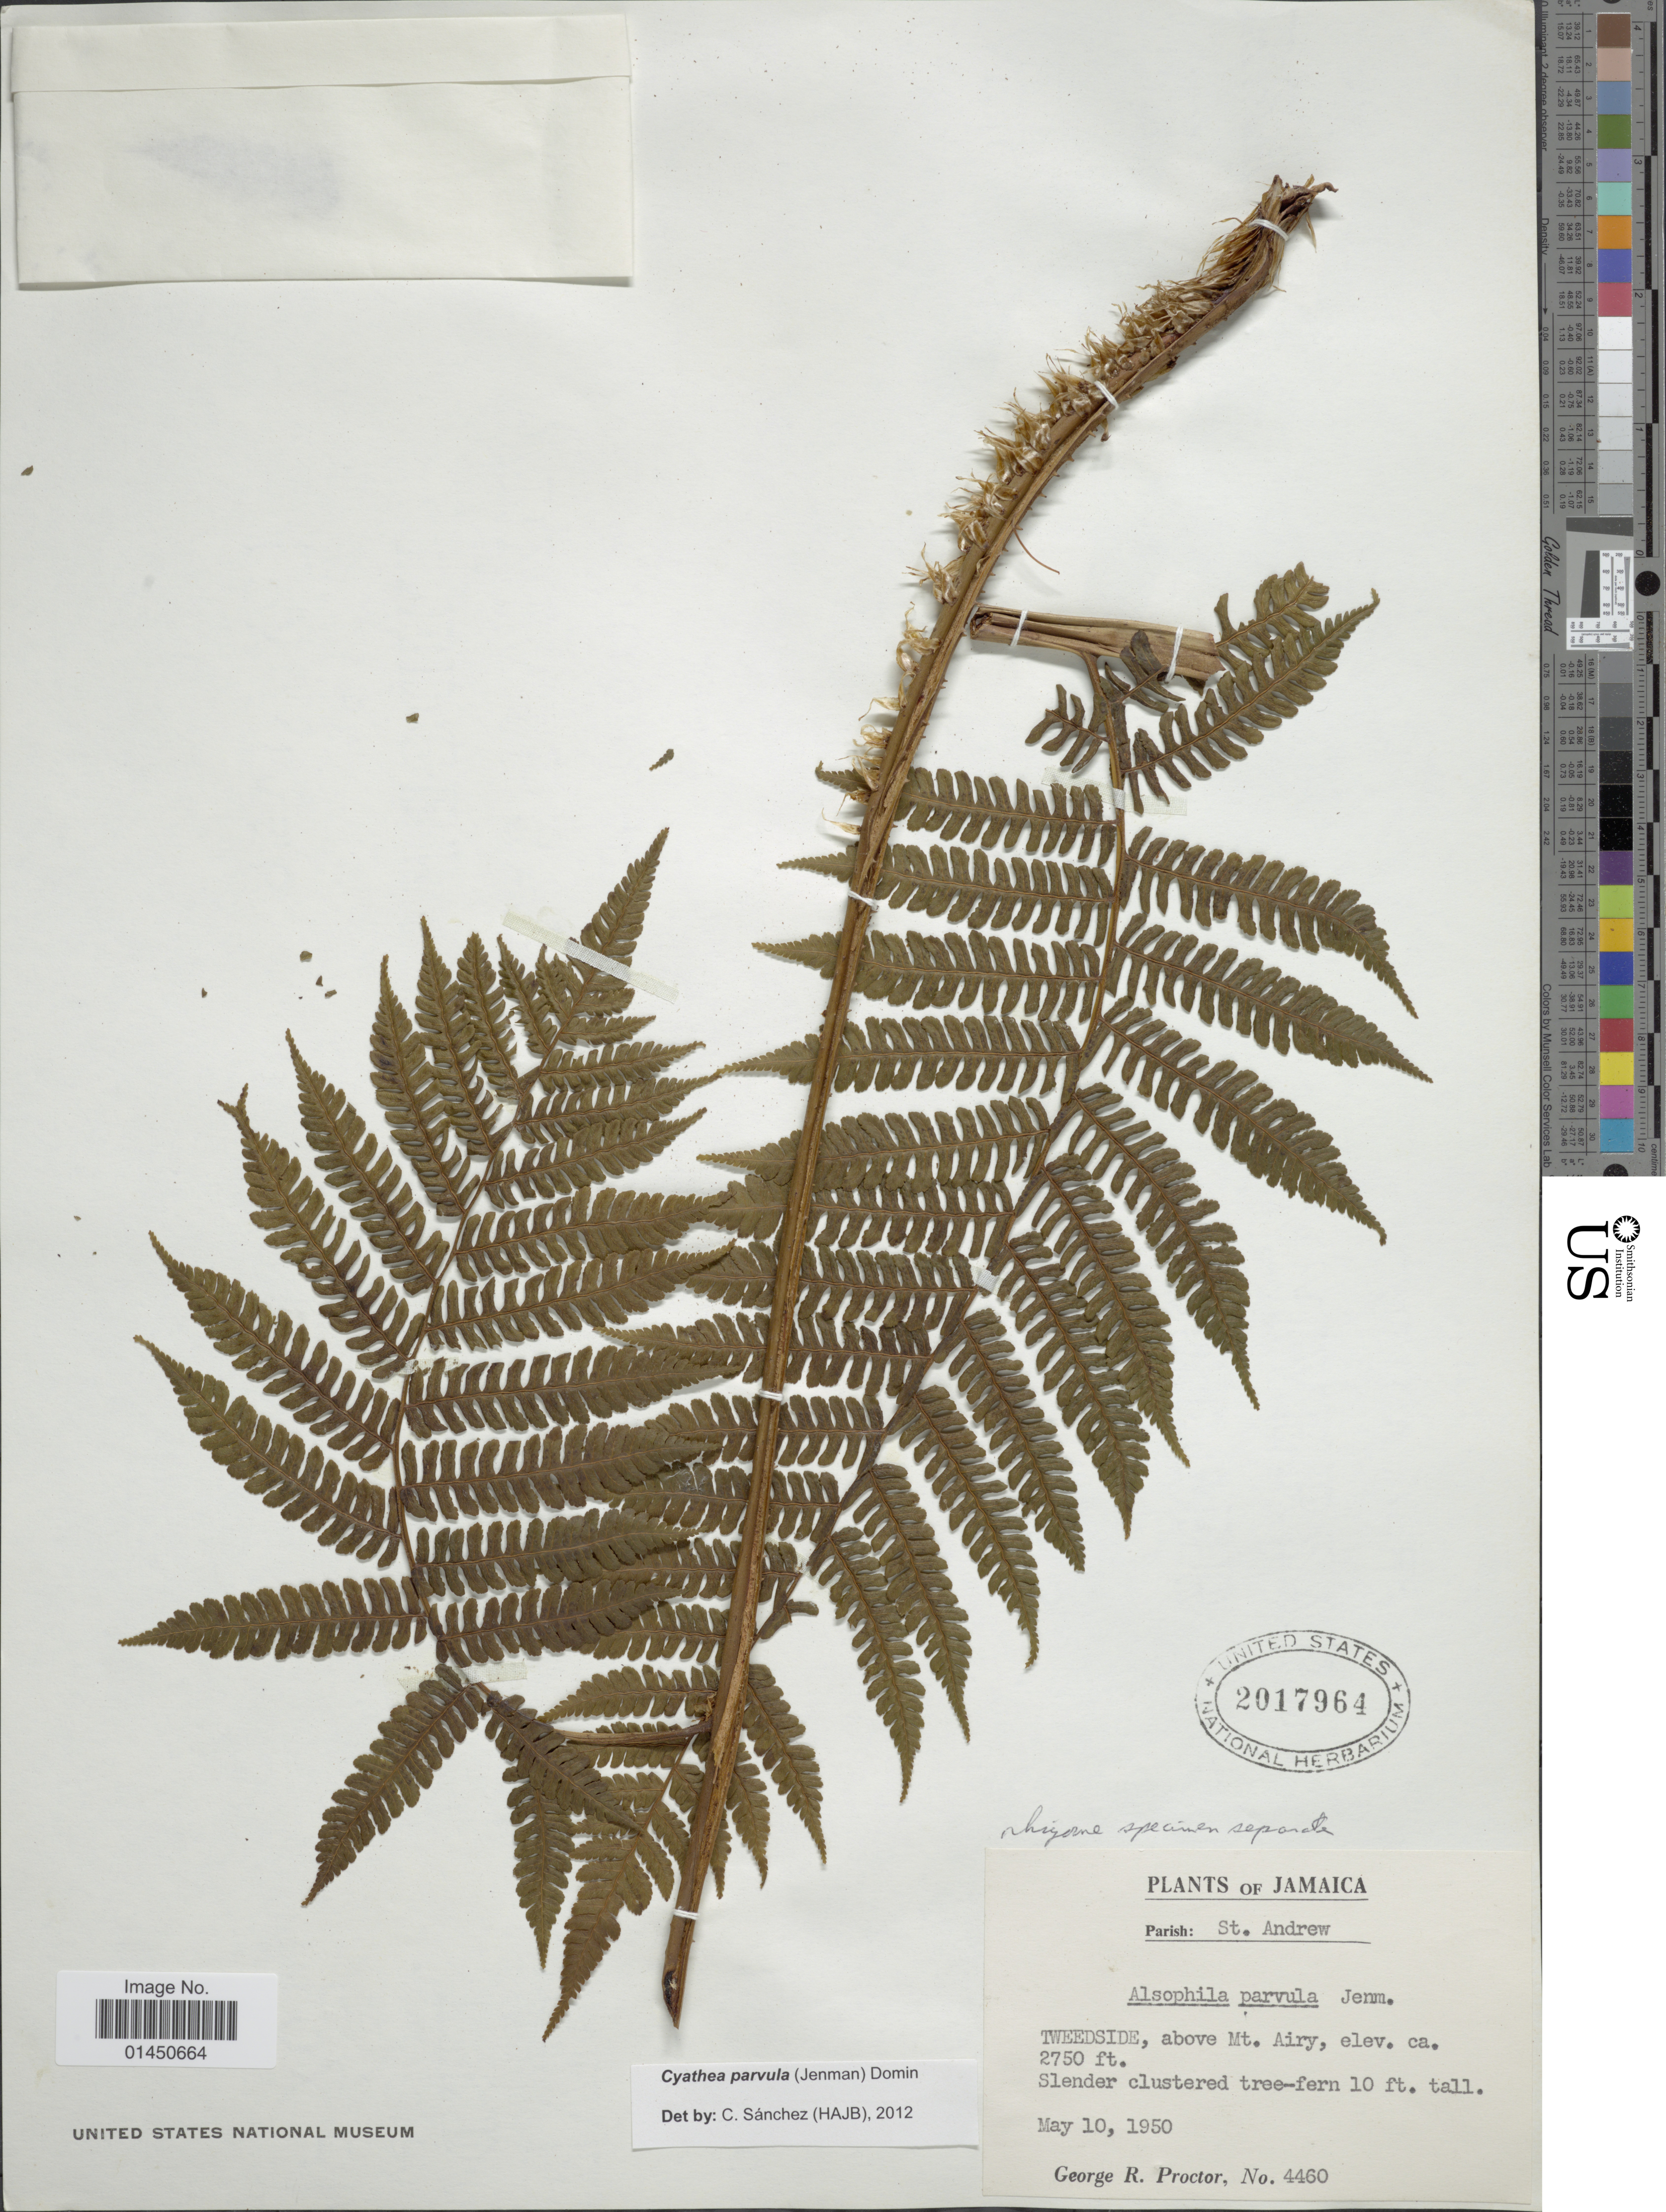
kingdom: Plantae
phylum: Tracheophyta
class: Polypodiopsida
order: Cyatheales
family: Cyatheaceae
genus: Cyathea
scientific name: Cyathea parvula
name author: (Jenman) Domin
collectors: G. R. Proctor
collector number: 4460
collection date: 1950-05-10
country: Jamaica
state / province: Saint Andrew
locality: Tweedside, above Mt. Airy.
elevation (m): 838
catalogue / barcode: US 2017964